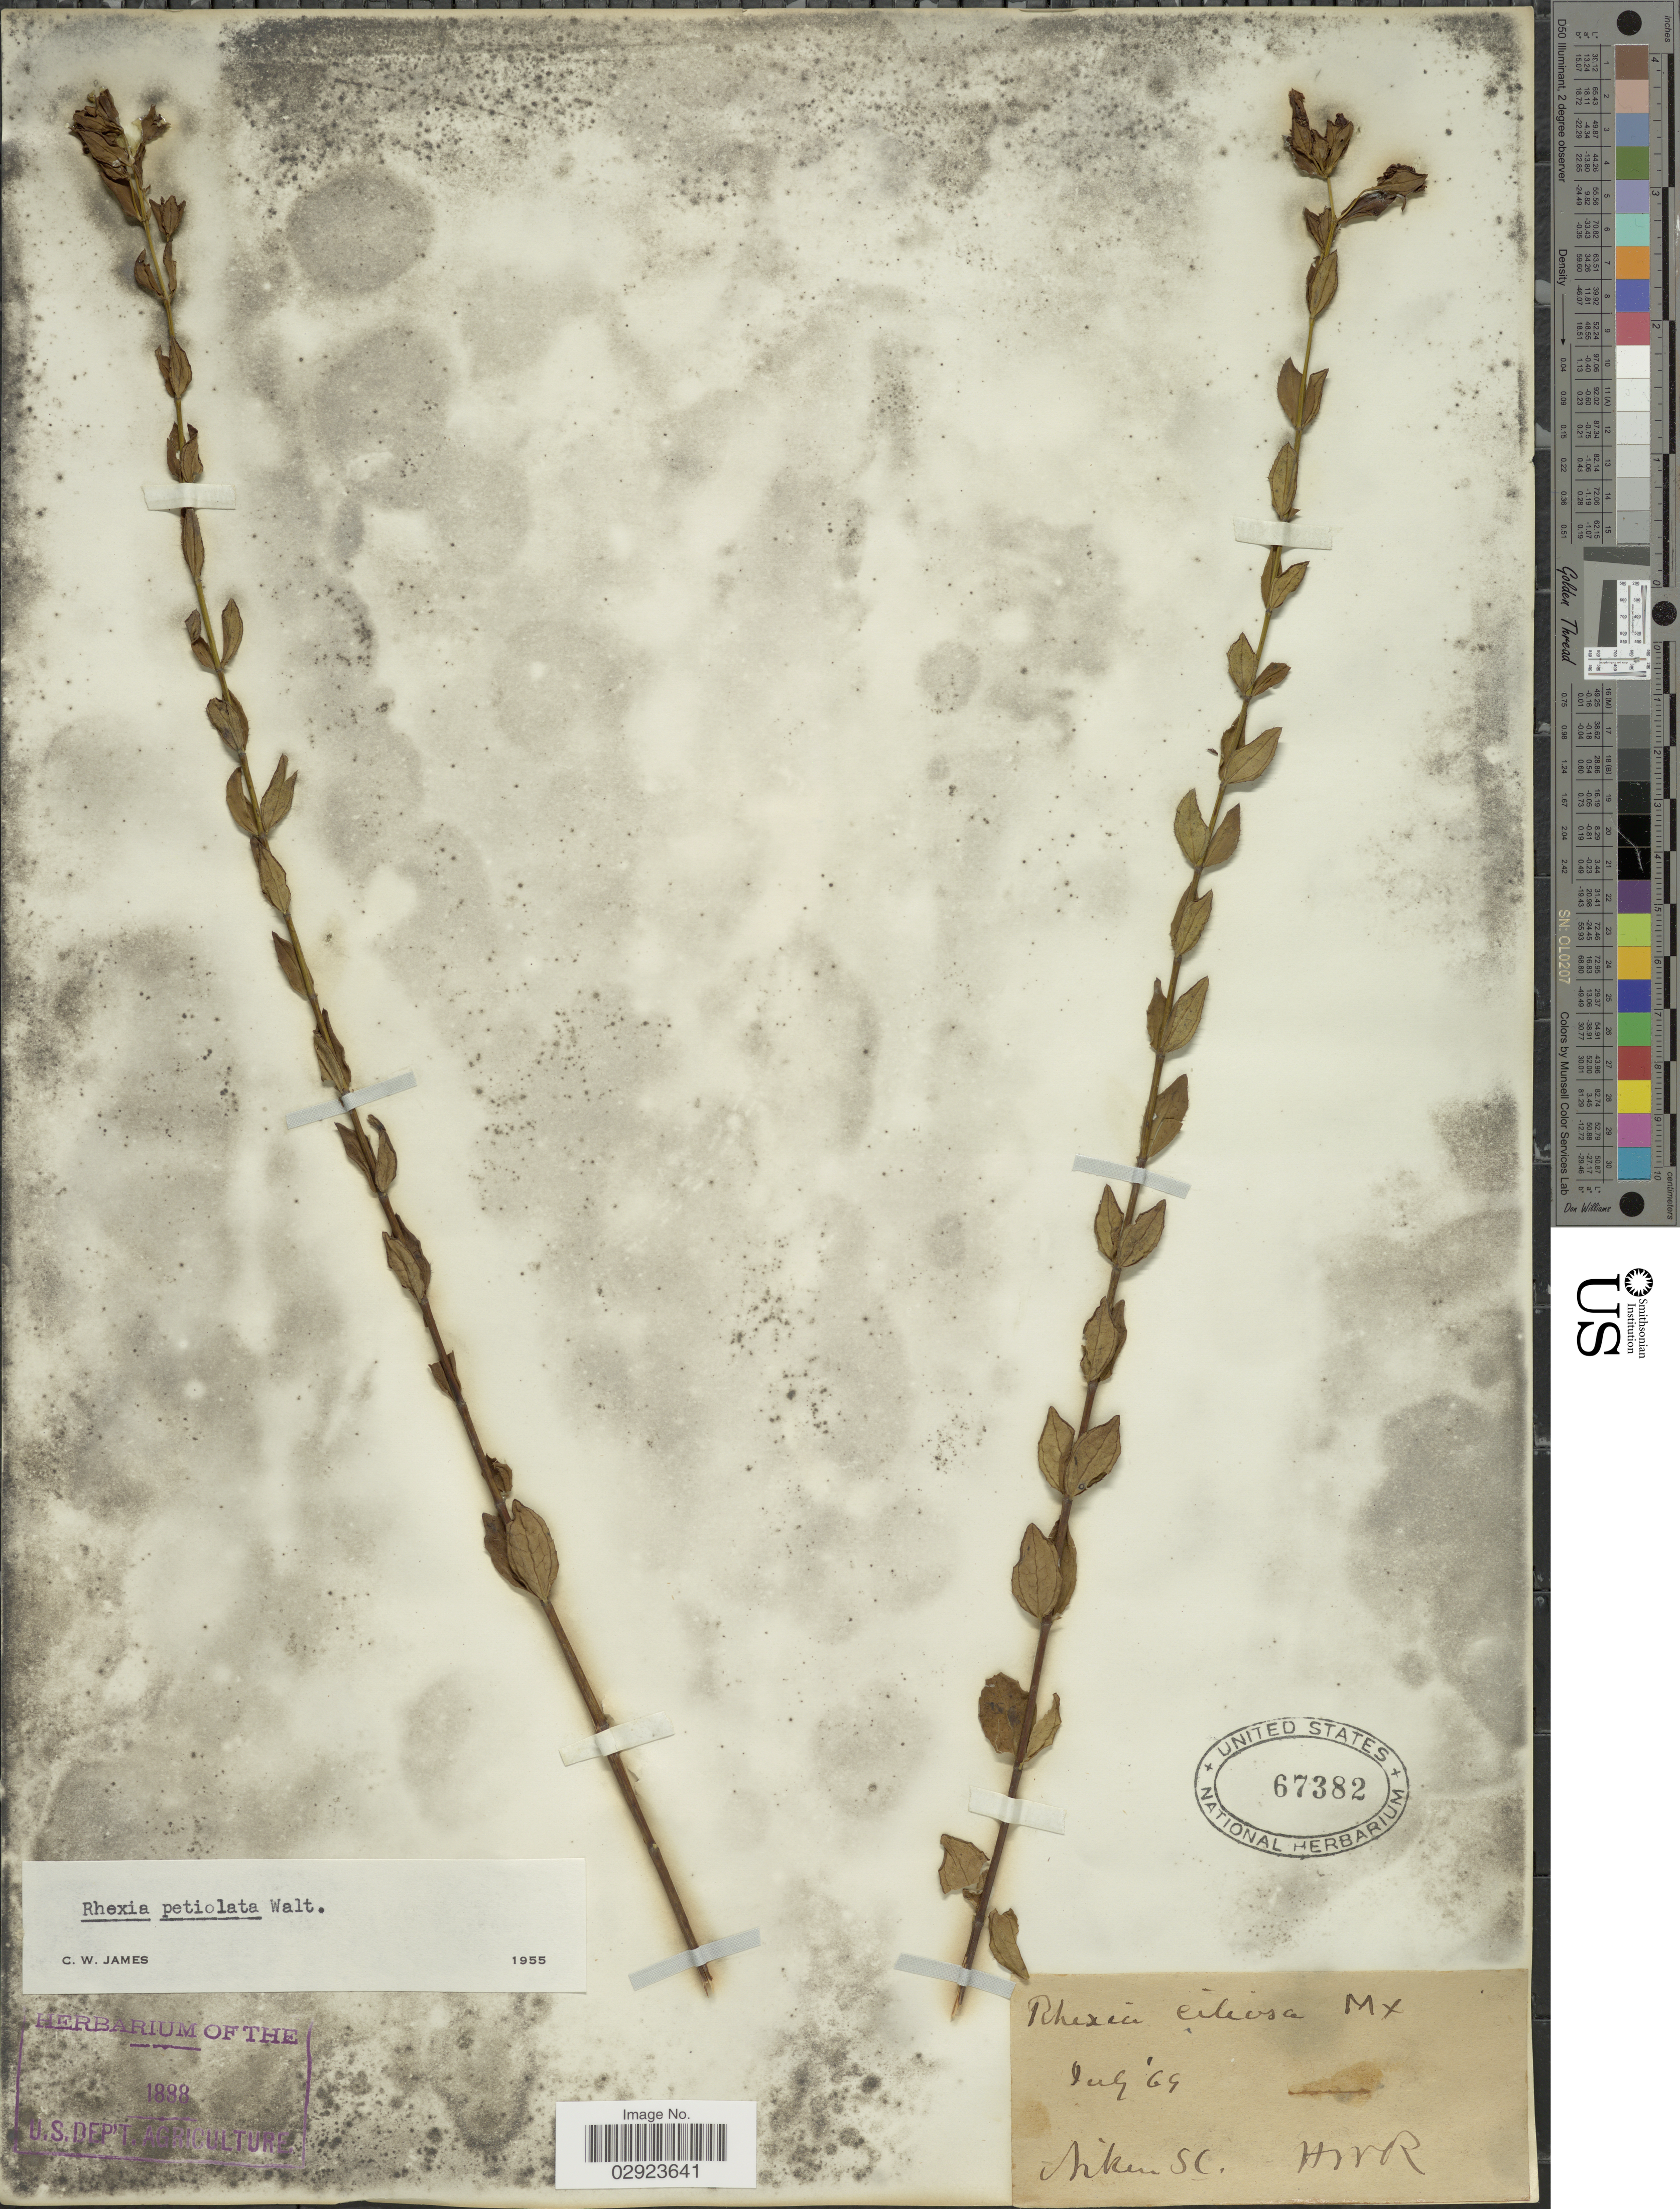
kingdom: Plantae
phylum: Tracheophyta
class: Magnoliopsida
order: Myrtales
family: Melastomataceae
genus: Rhexia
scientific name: Rhexia petiolata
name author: Walter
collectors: H. W. R.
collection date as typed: Transcribed d/m/y: /7/69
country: United States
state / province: South Carolina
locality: Aiken SC.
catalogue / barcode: US 67382